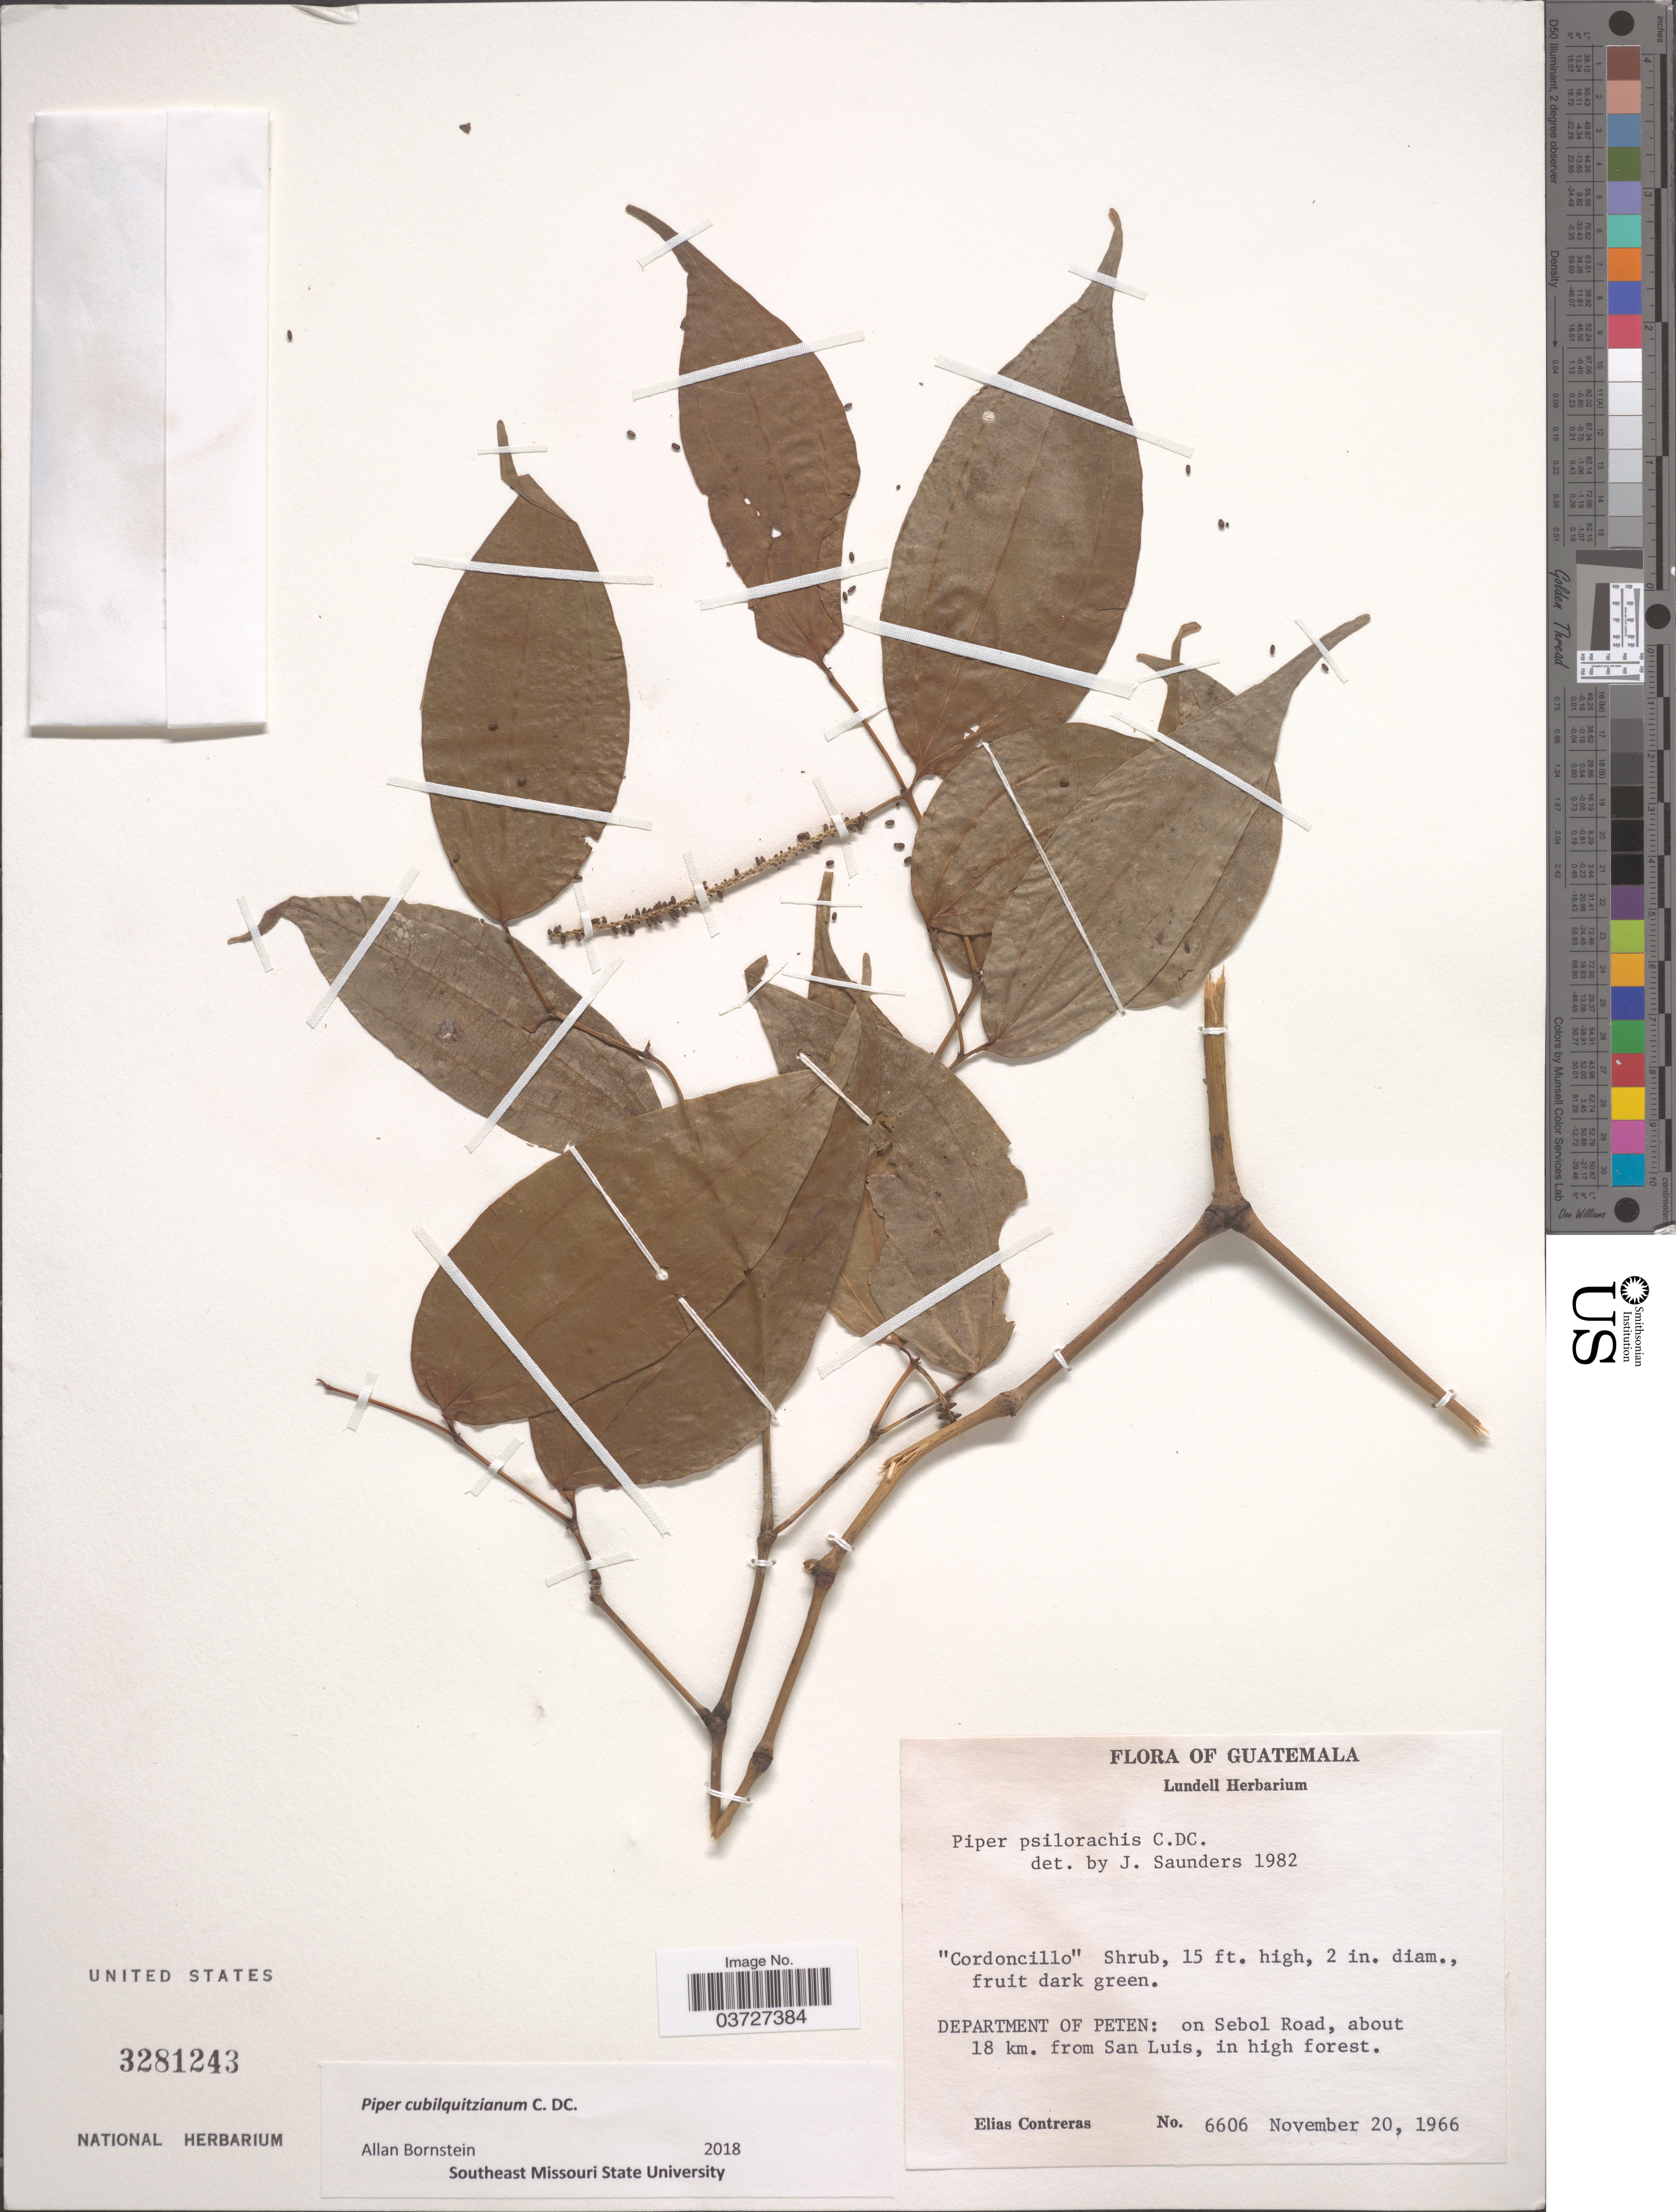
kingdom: Plantae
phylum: Tracheophyta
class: Magnoliopsida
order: Piperales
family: Piperaceae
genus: Piper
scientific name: Piper cubilquitzianum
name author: C. DC.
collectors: E. Contreras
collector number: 6606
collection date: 1966-11-20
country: Guatemala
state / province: El Peten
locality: Department of Peten: on Sebol Road, about 18 km. from San Luis, in high forest.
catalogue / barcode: US 3281243